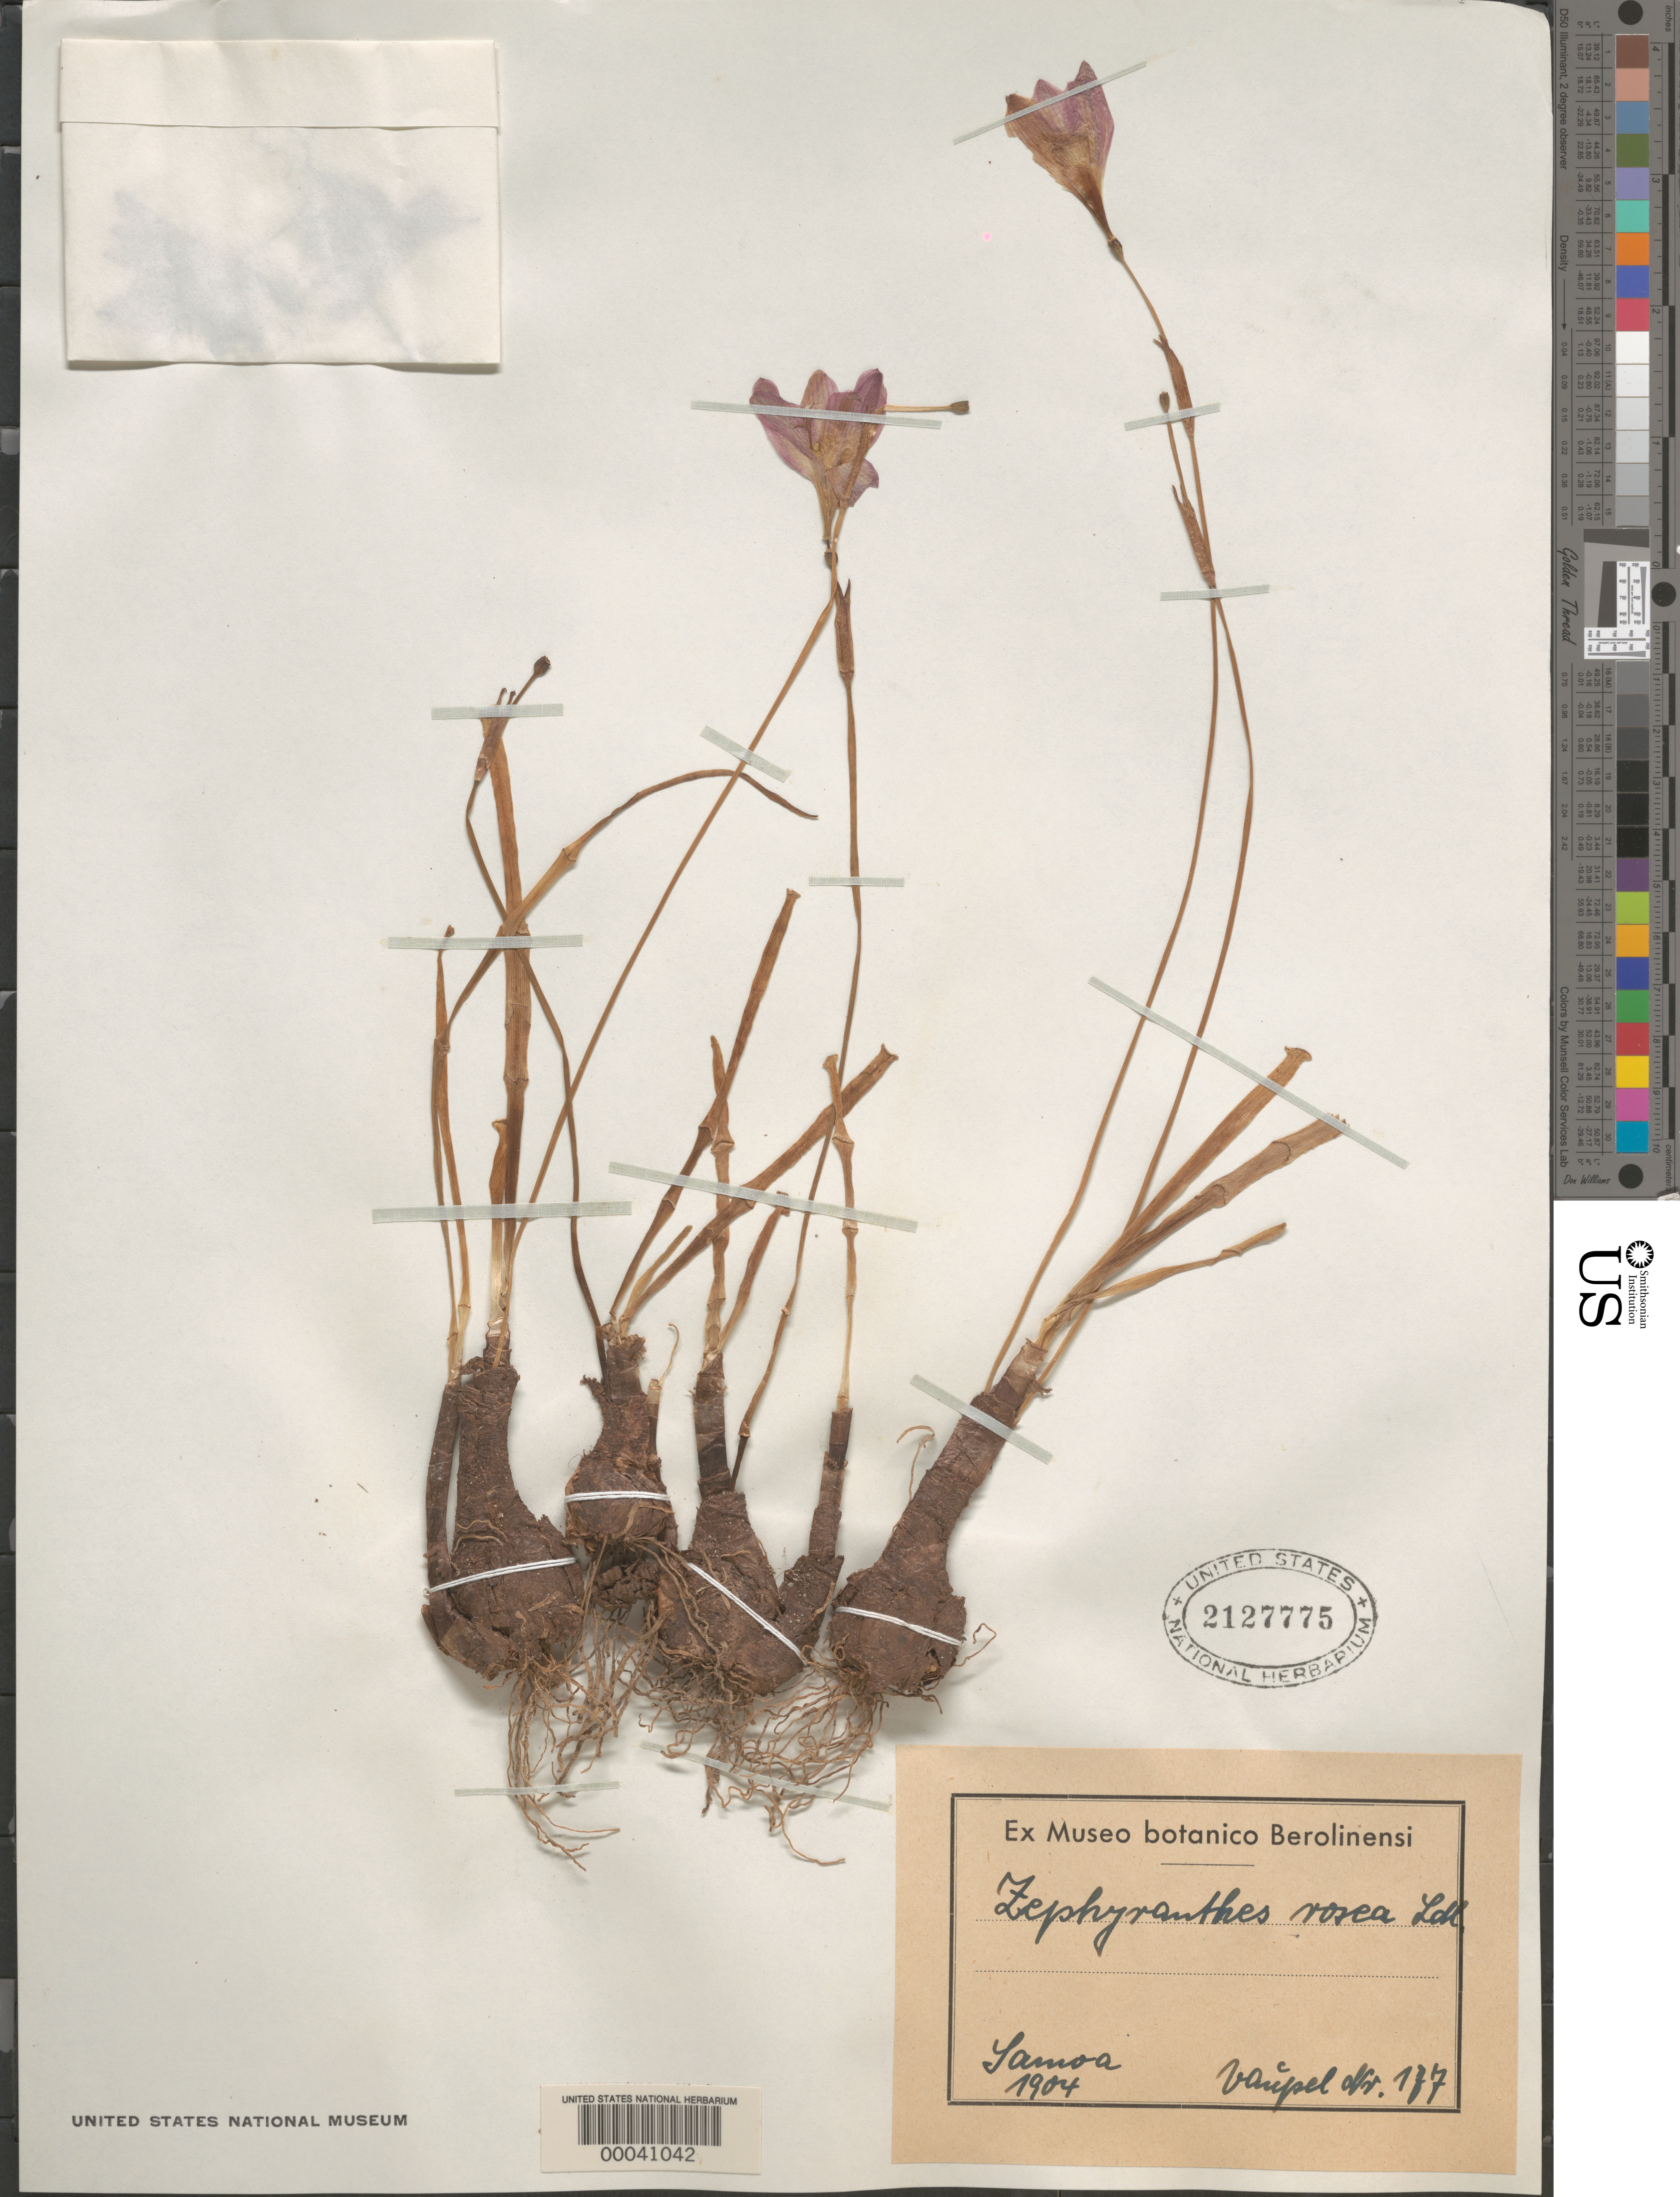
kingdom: Plantae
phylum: Tracheophyta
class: Liliopsida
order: Asparagales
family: Amaryllidaceae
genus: Zephyranthes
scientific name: Zephyranthes rosea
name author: Lindl.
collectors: F. Vaupel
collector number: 787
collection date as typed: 1904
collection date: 1904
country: Samoa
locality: Samoa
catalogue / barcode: US 2127775